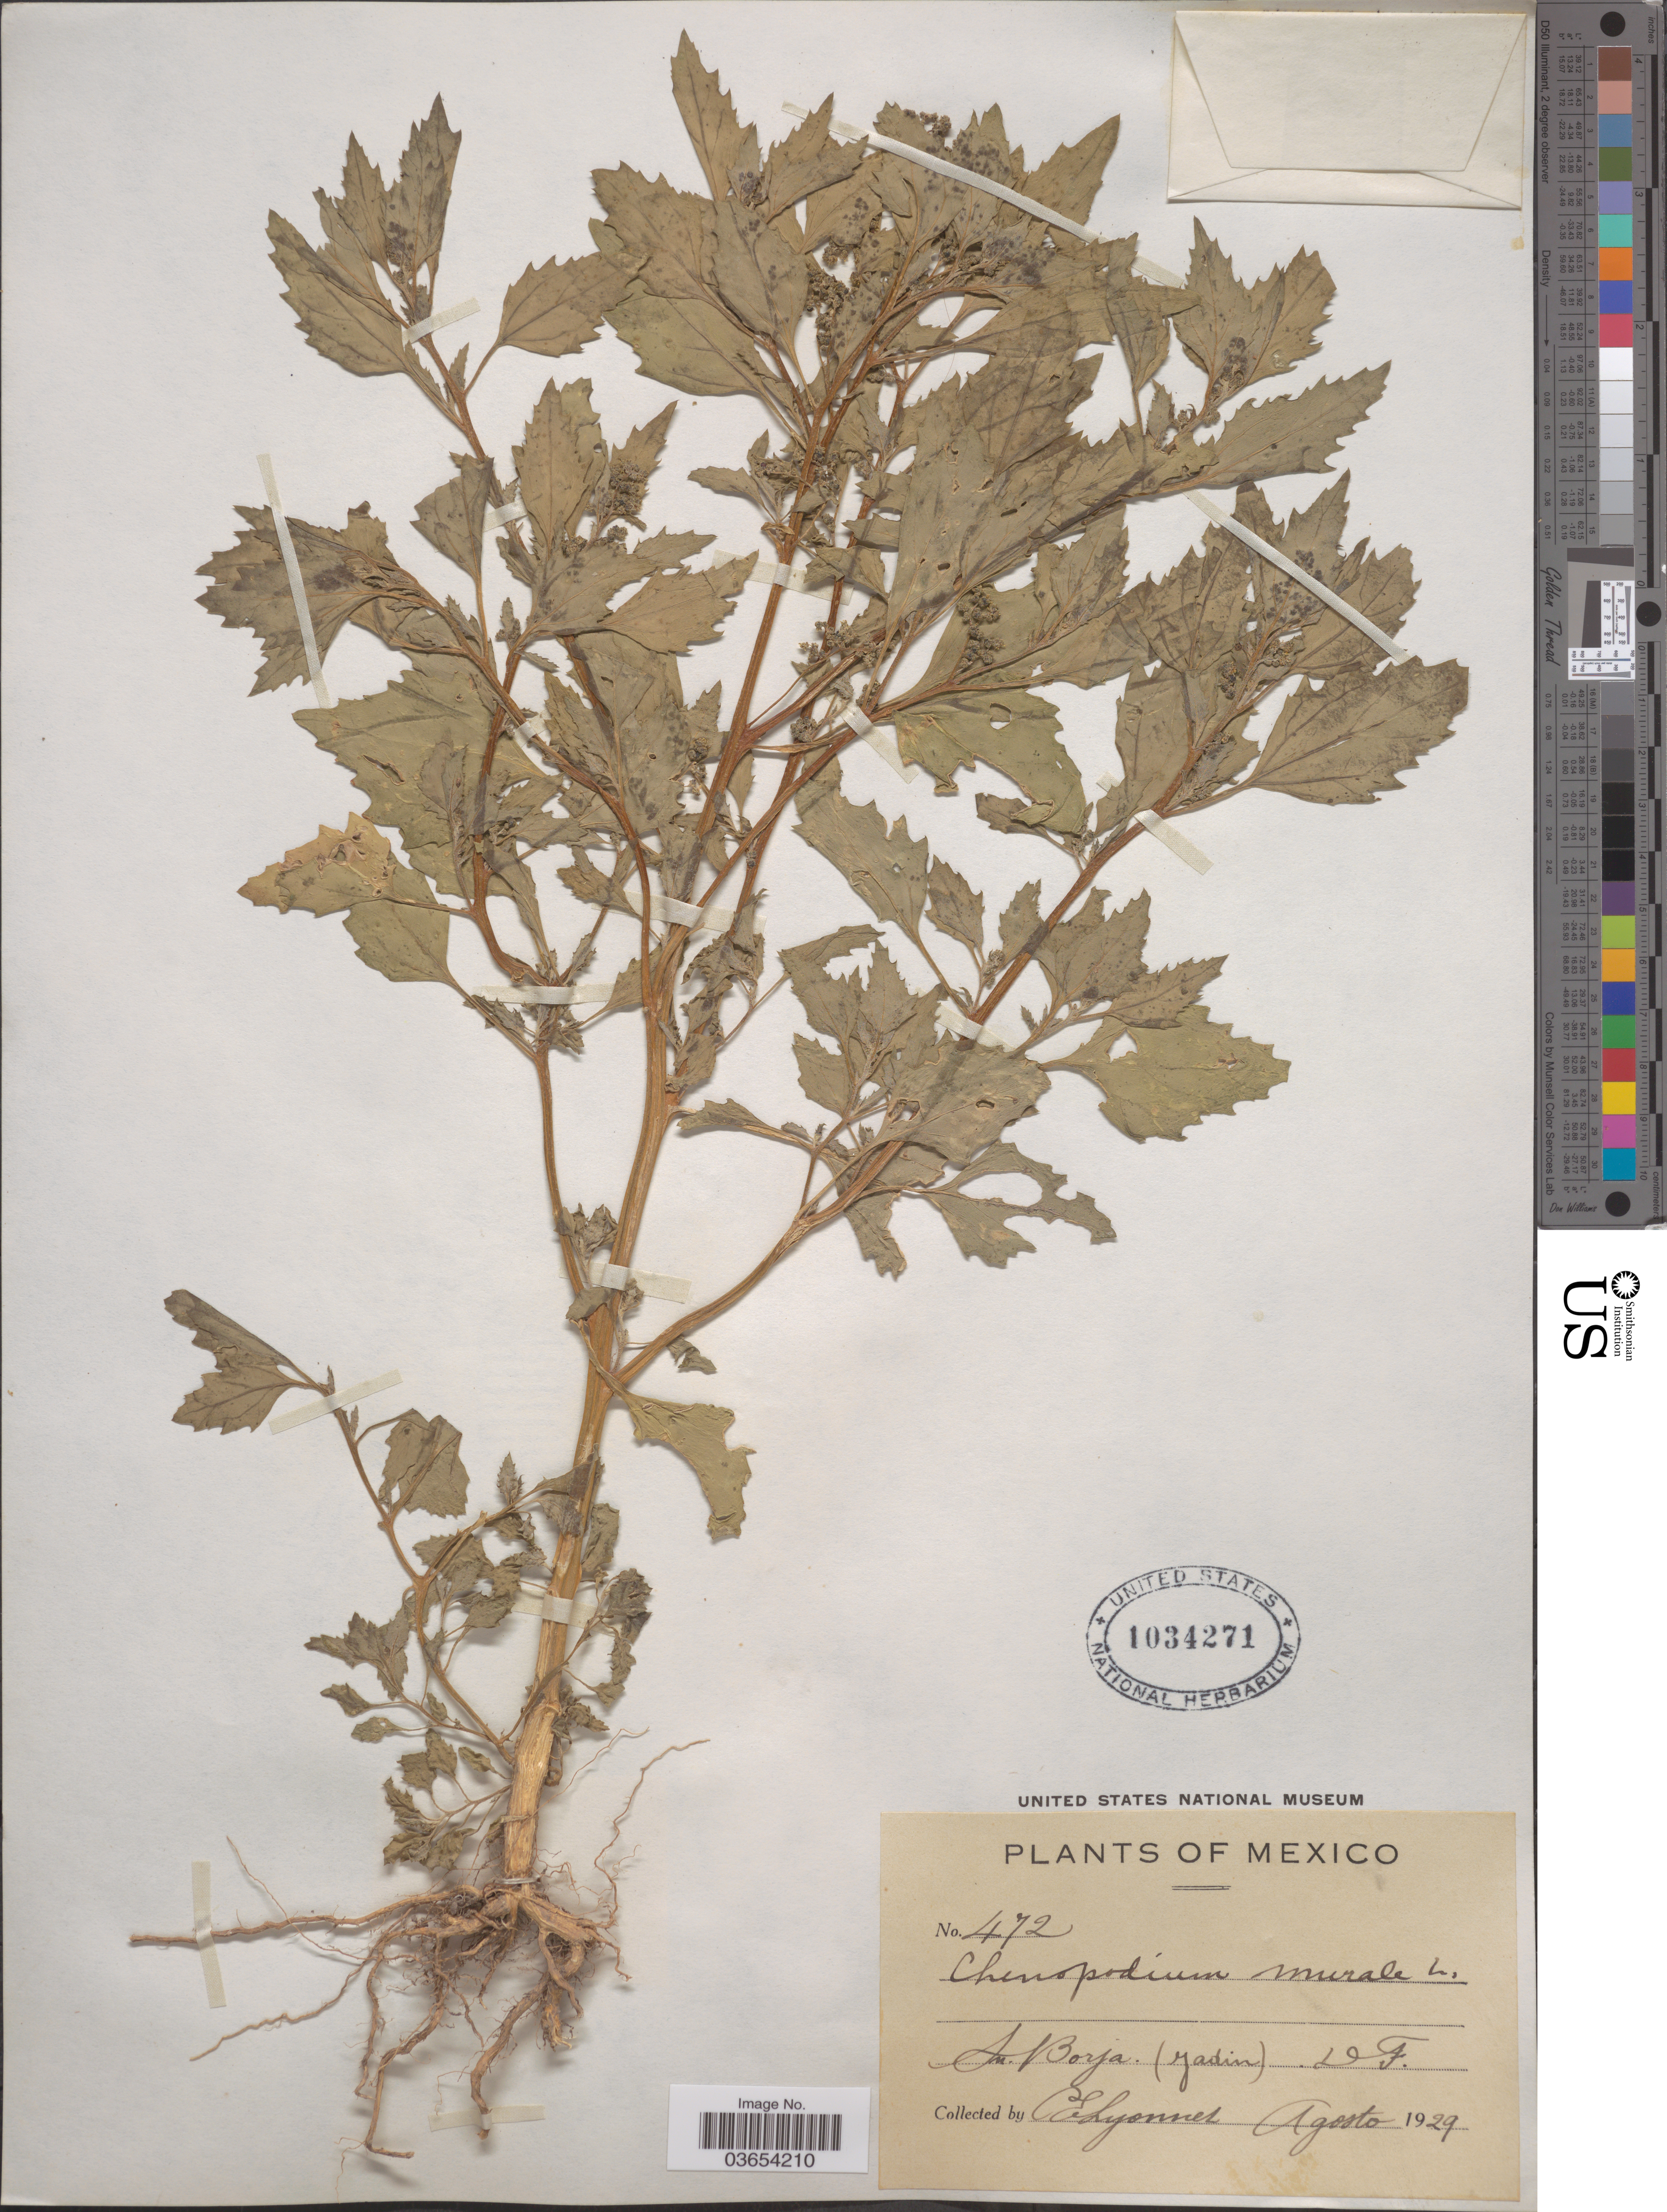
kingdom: Plantae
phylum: Tracheophyta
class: Magnoliopsida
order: Caryophyllales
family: Amaranthaceae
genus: Chenopodium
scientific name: Chenopodium murale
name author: L.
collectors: P. Lyonnet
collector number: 472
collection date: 1929-08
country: Mexico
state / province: Distrito Federal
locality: Sn. Borja. (jadin [interpreted]). D.F.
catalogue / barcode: US 1034271